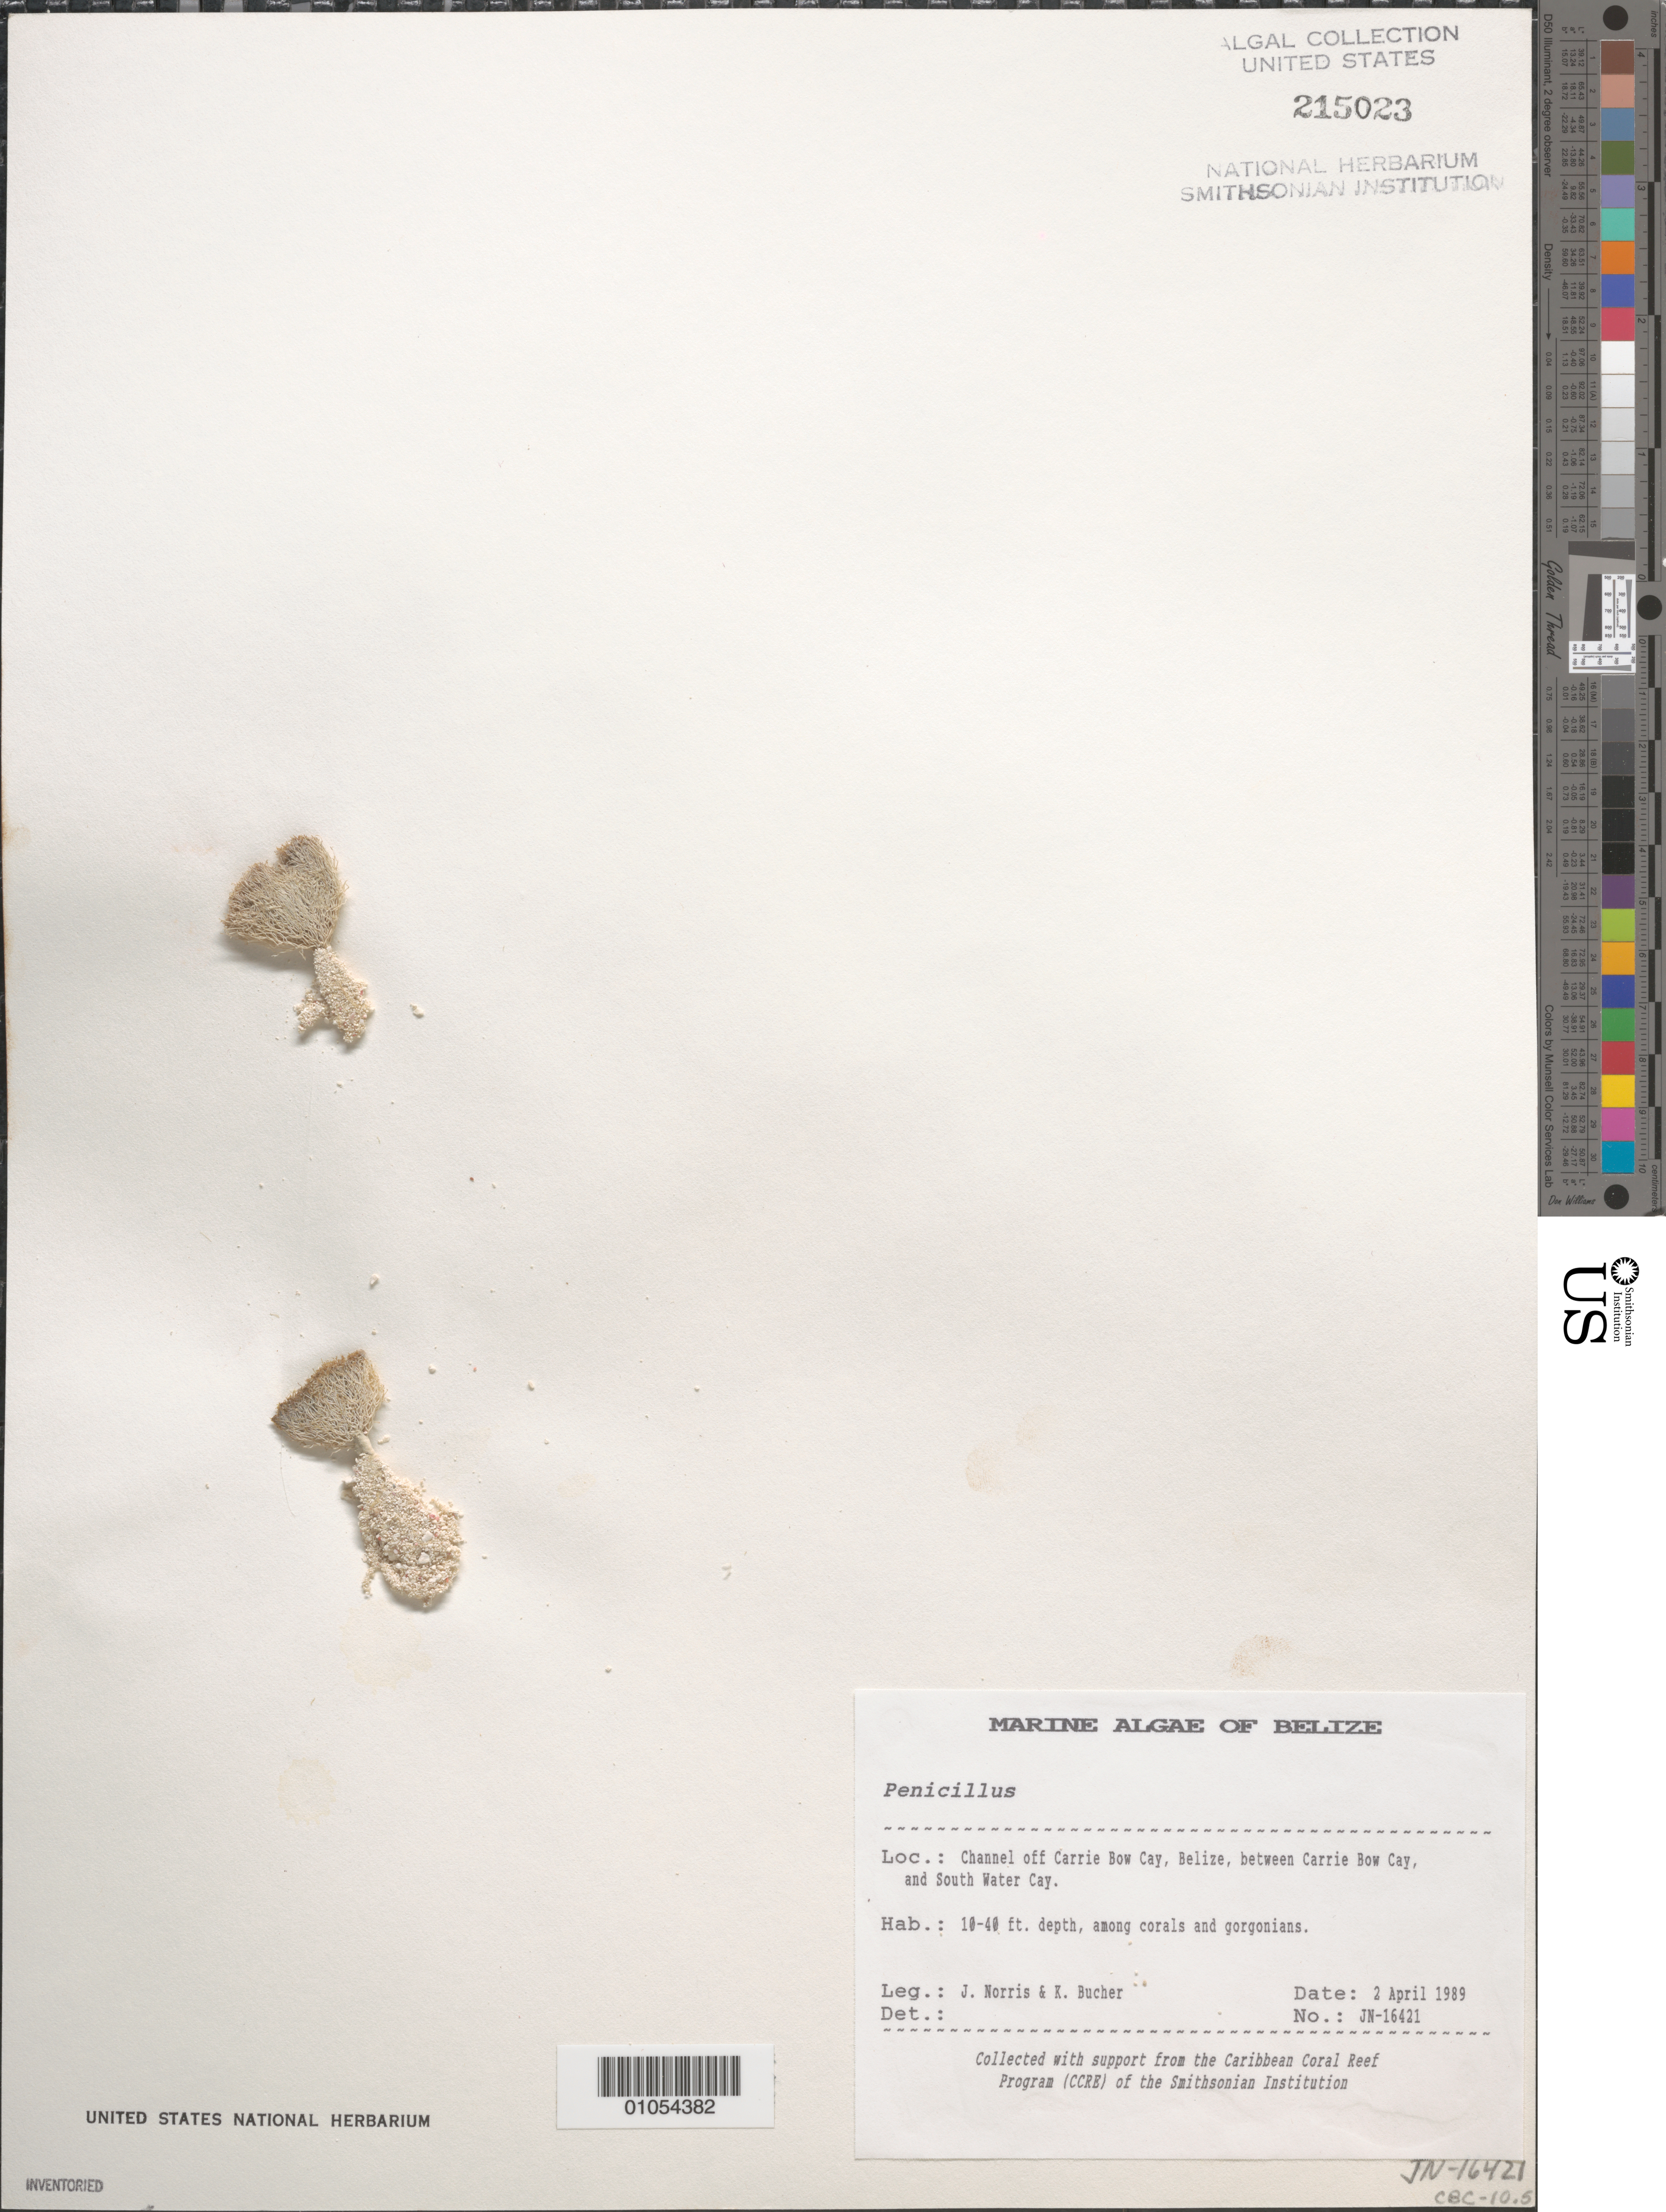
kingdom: Plantae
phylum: Chlorophyta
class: Ulvophyceae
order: Bryopsidales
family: Udoteaceae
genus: Penicillus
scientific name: Penicillus sp.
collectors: J. N. Norris & K. E. Bucher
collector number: JN-16421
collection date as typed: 02 Apr 1989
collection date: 1989-04-02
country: Belize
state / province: Stann Creek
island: Carrie Bow Cay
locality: Channel off Carrie Bow Cay, between Carrie Bow Cay and South Water Cay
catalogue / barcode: US 215023